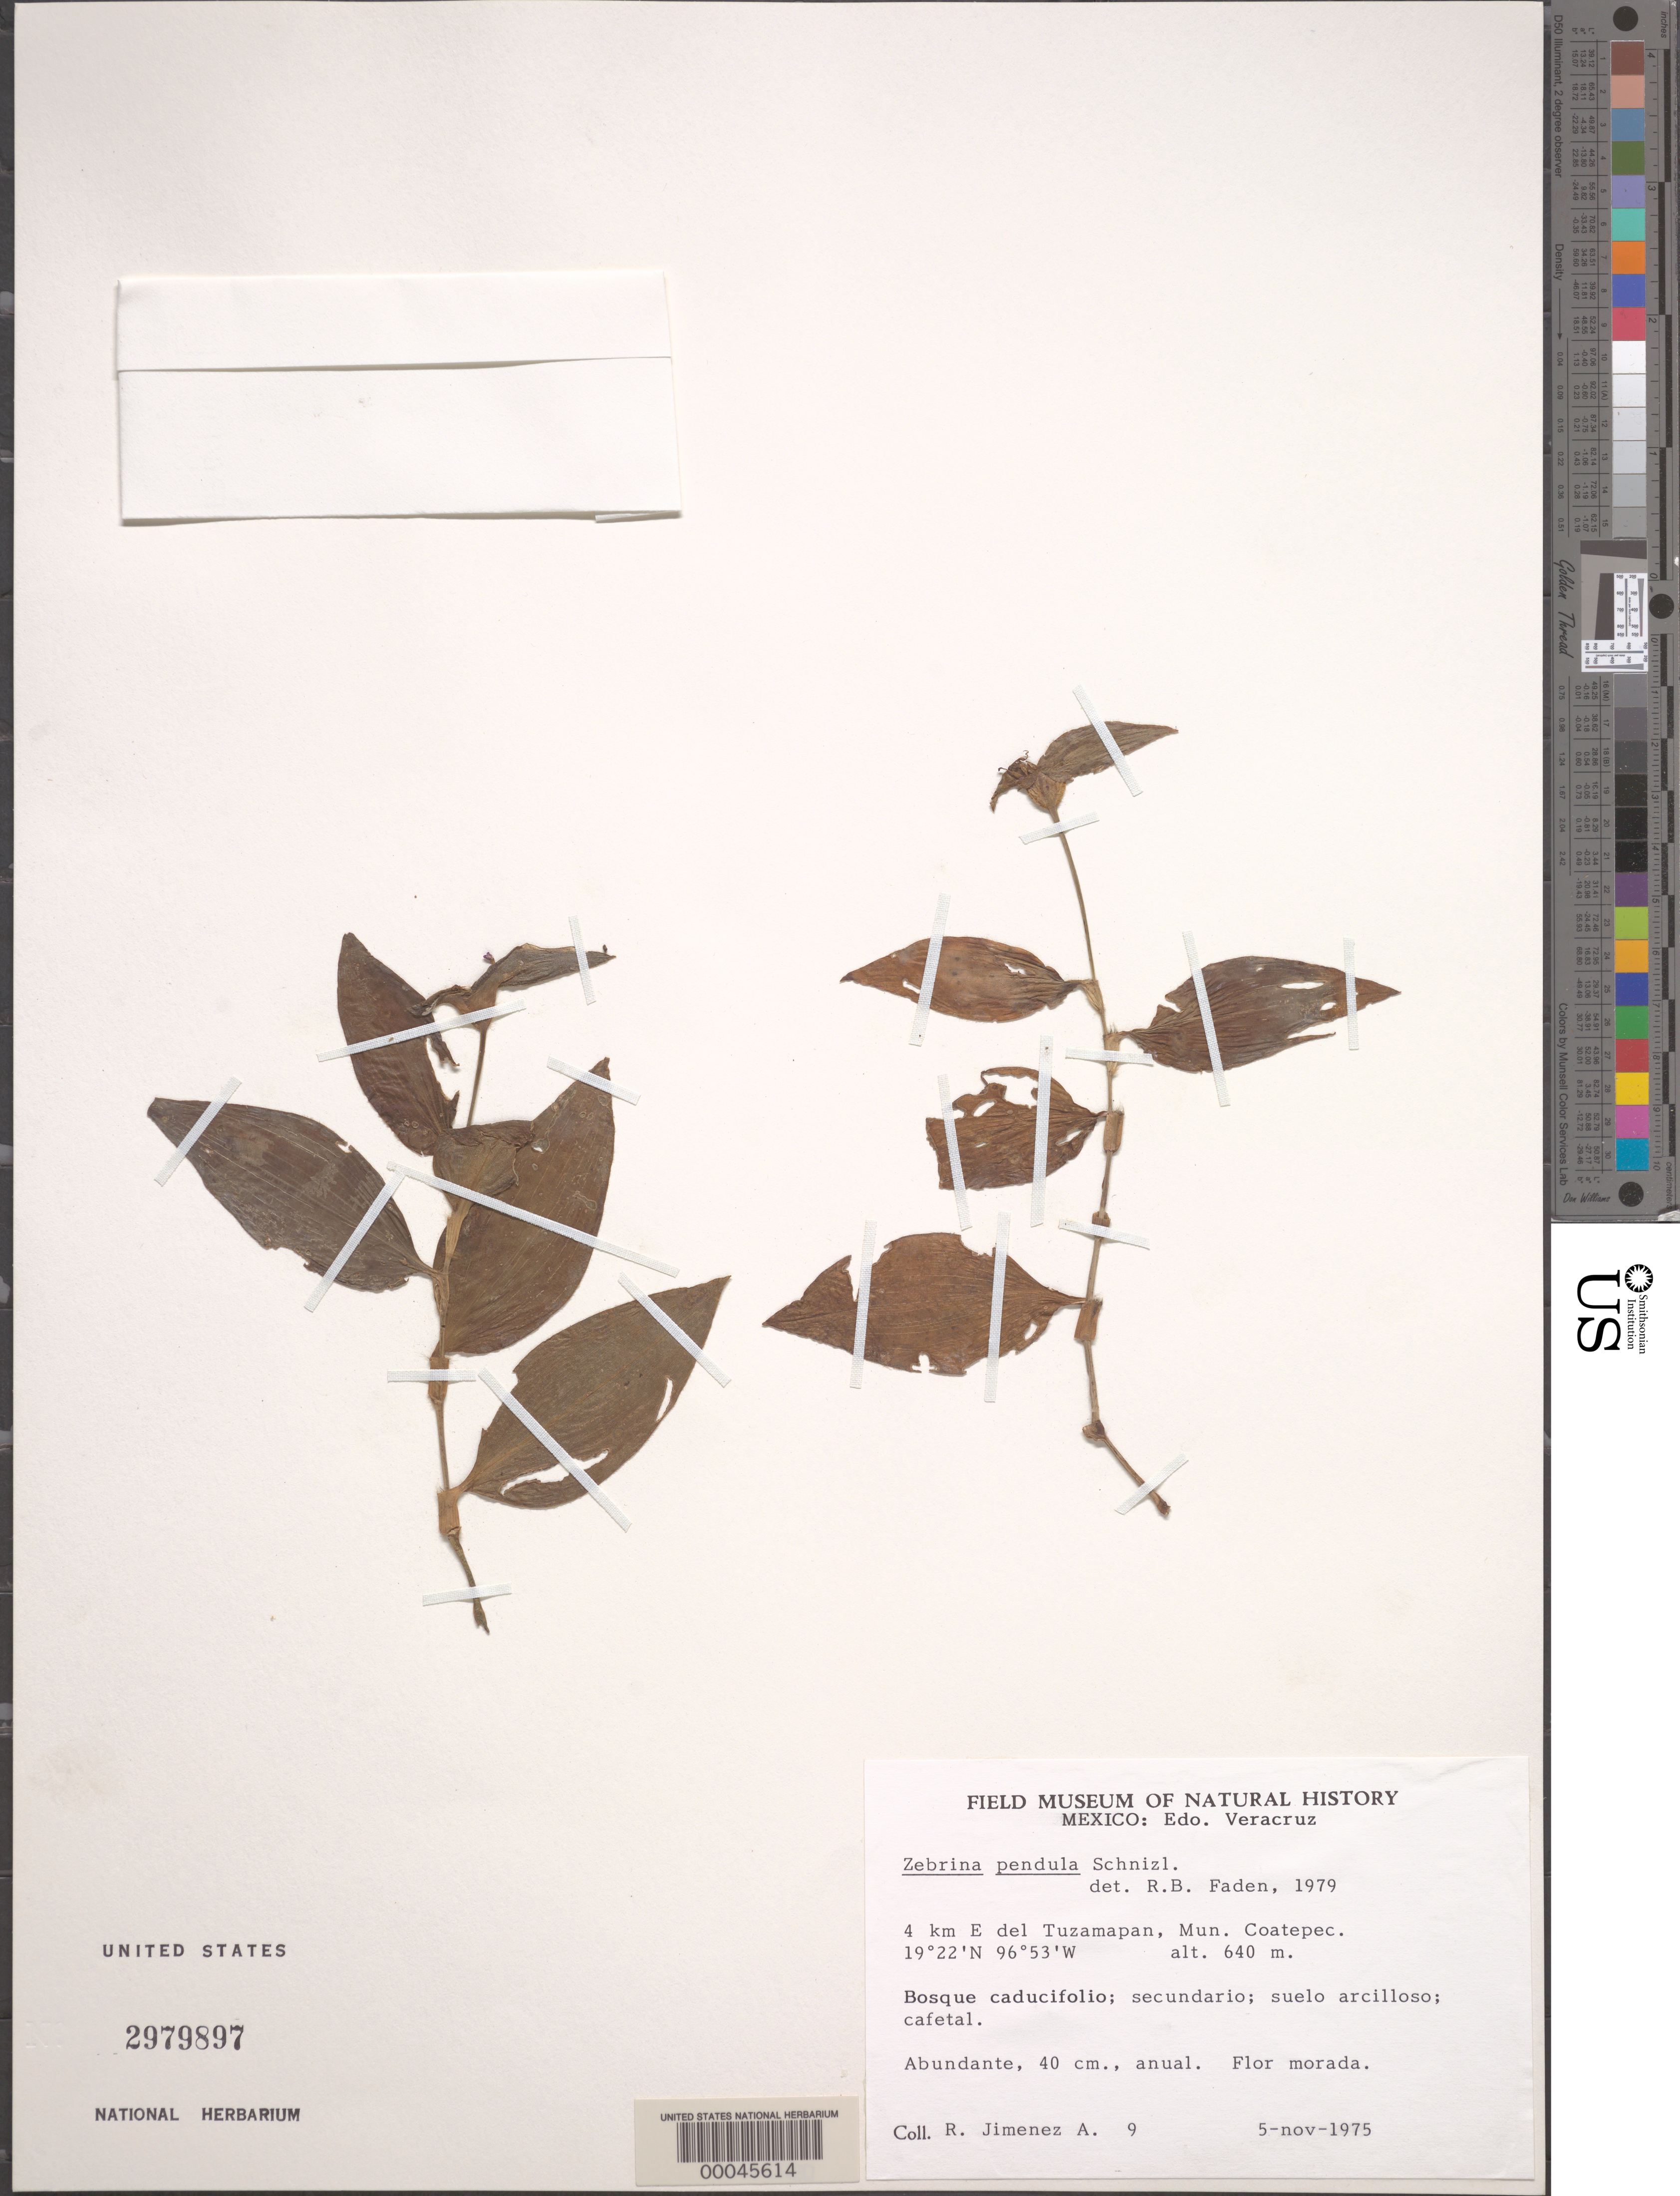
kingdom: Plantae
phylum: Tracheophyta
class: Liliopsida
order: Commelinales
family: Commelinaceae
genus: Tradescantia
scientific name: Tradescantia zebrina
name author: Bosse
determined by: Faden, Robert B., (US), Smithsonian Institution - National Museum of Natural History (UNITED STATES)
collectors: R. Jiménez M.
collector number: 9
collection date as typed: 05 Nov 1975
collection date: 1975-11-05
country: Mexico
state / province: Veracruz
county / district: Coatepec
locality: E of Tuzamapan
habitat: Secondary forest, sandy soil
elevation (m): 640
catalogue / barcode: US 2979897